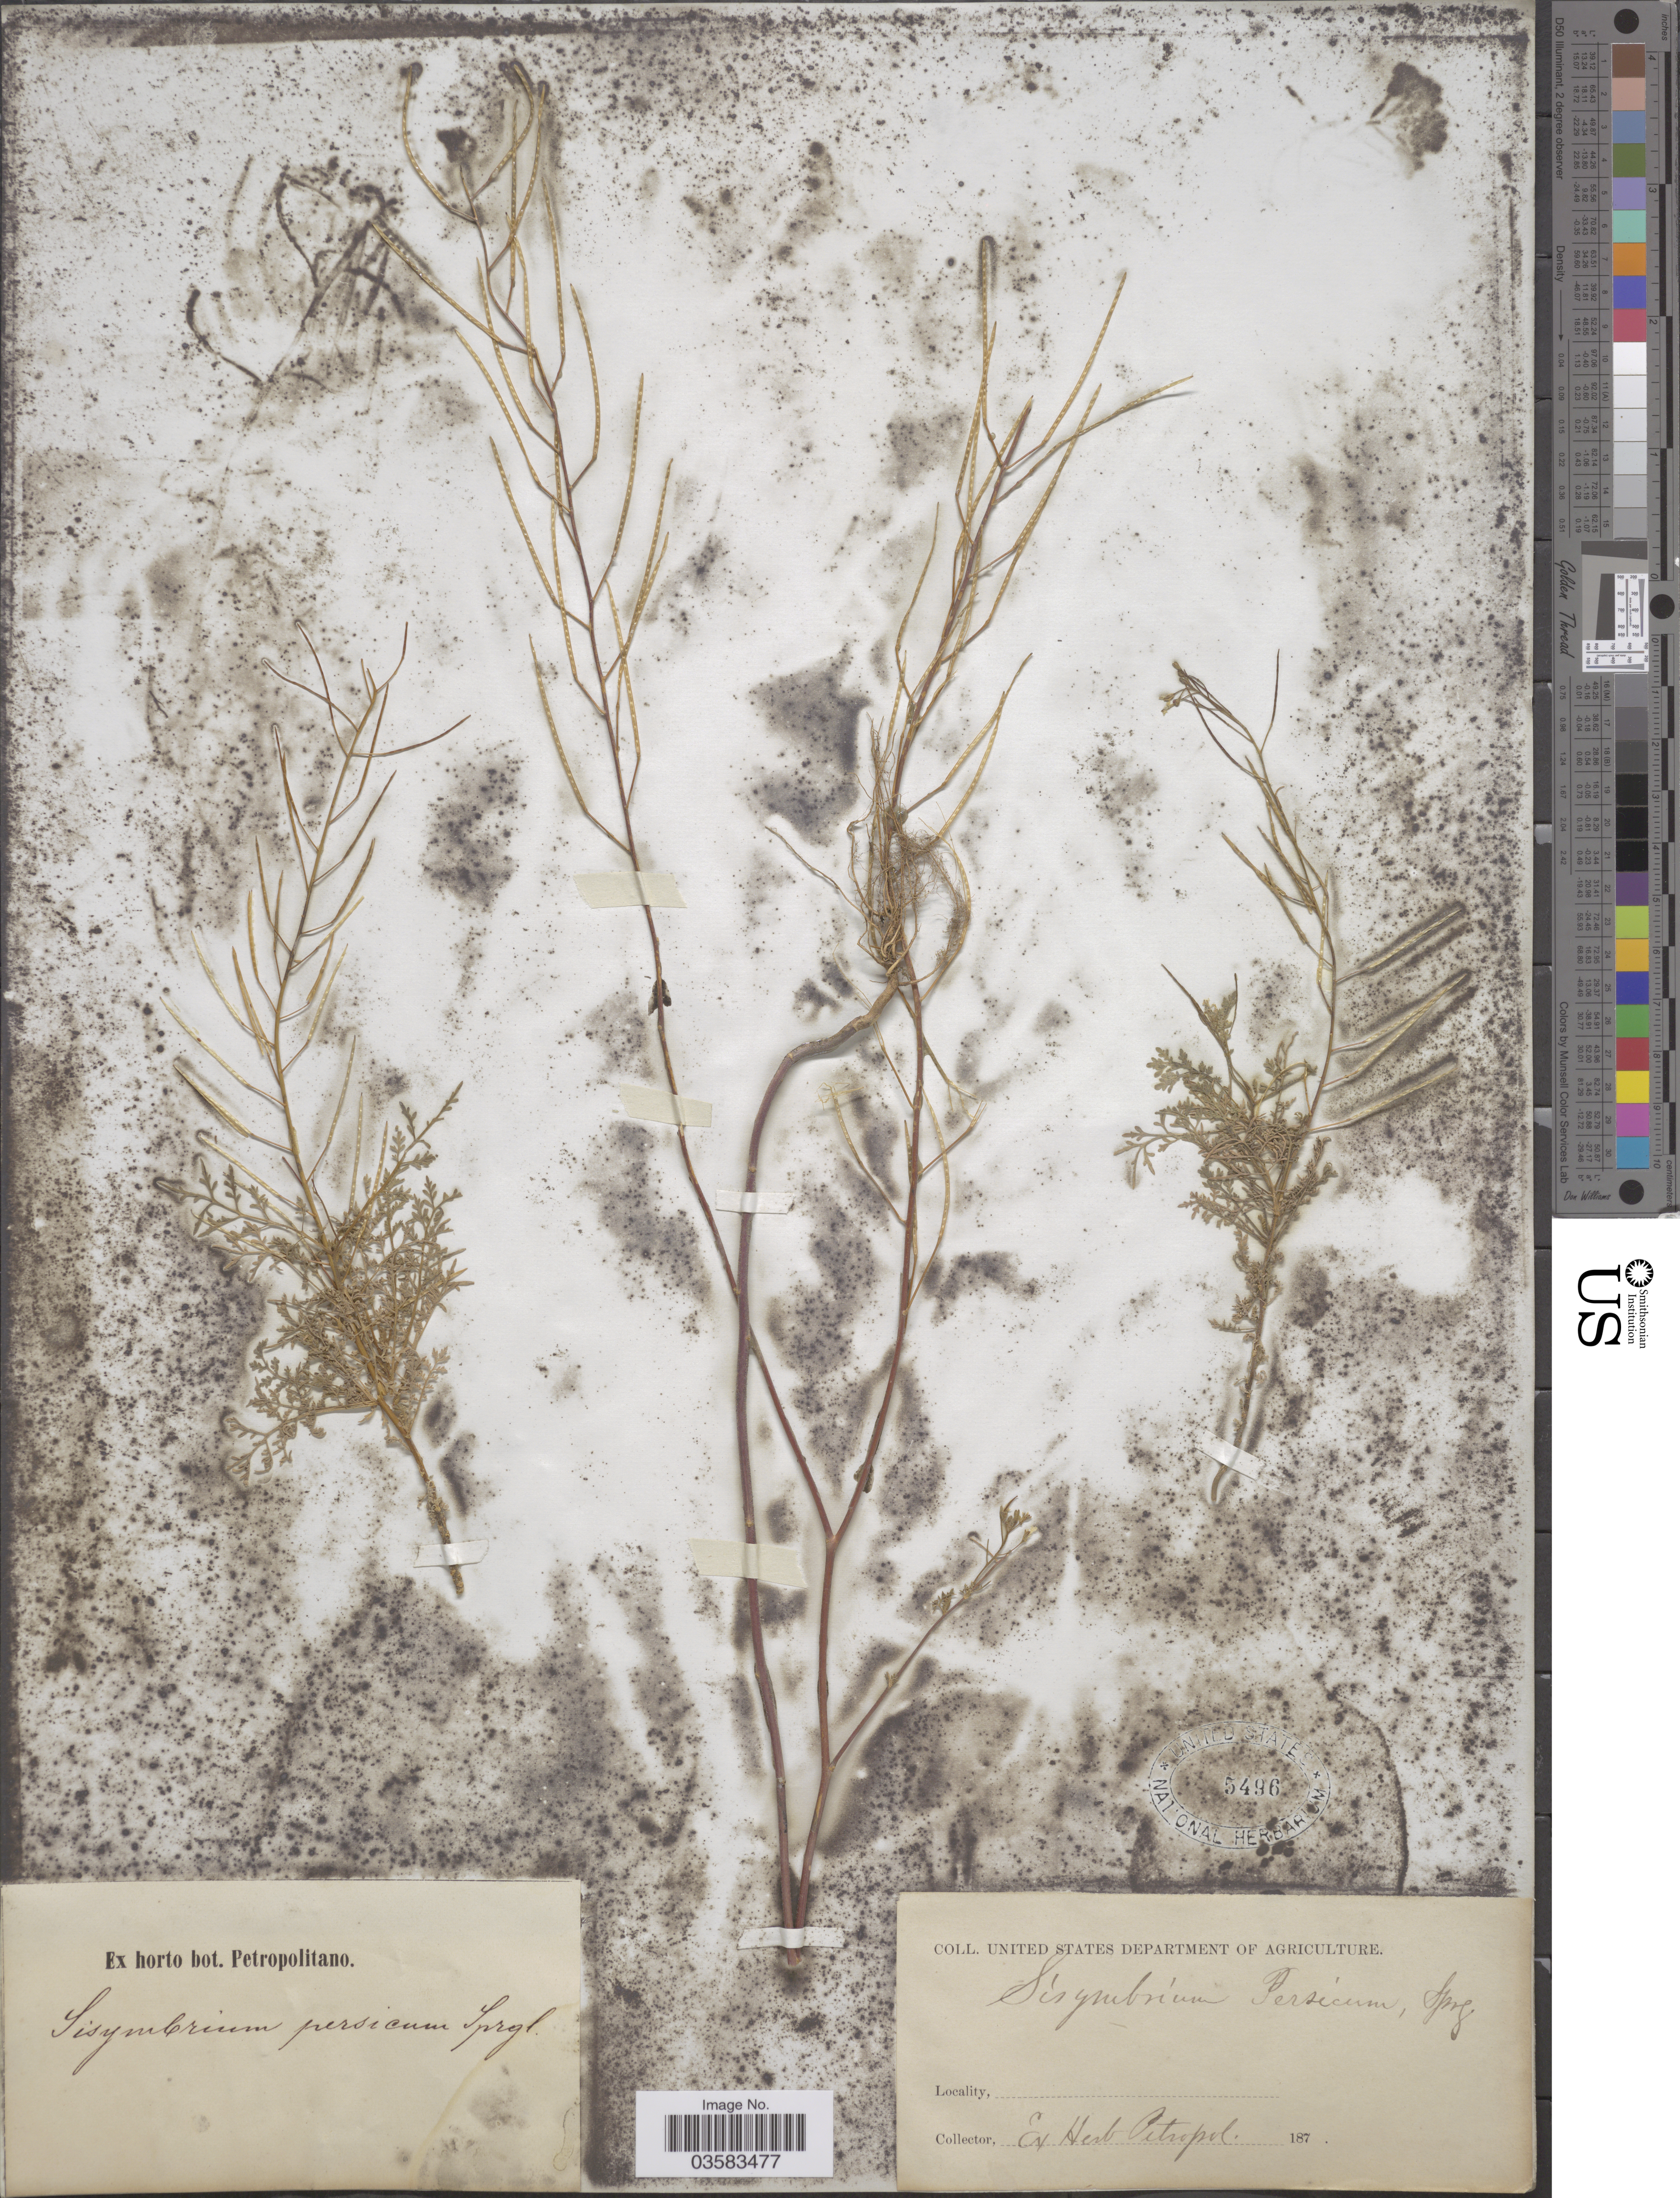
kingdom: Plantae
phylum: Tracheophyta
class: Magnoliopsida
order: Brassicales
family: Brassicaceae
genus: Sisymbrium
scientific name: Sisymbrium persicum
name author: Schrad. ex Spreng.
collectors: ex Horto Bot. Petropolitano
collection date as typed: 187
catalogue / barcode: US 5496